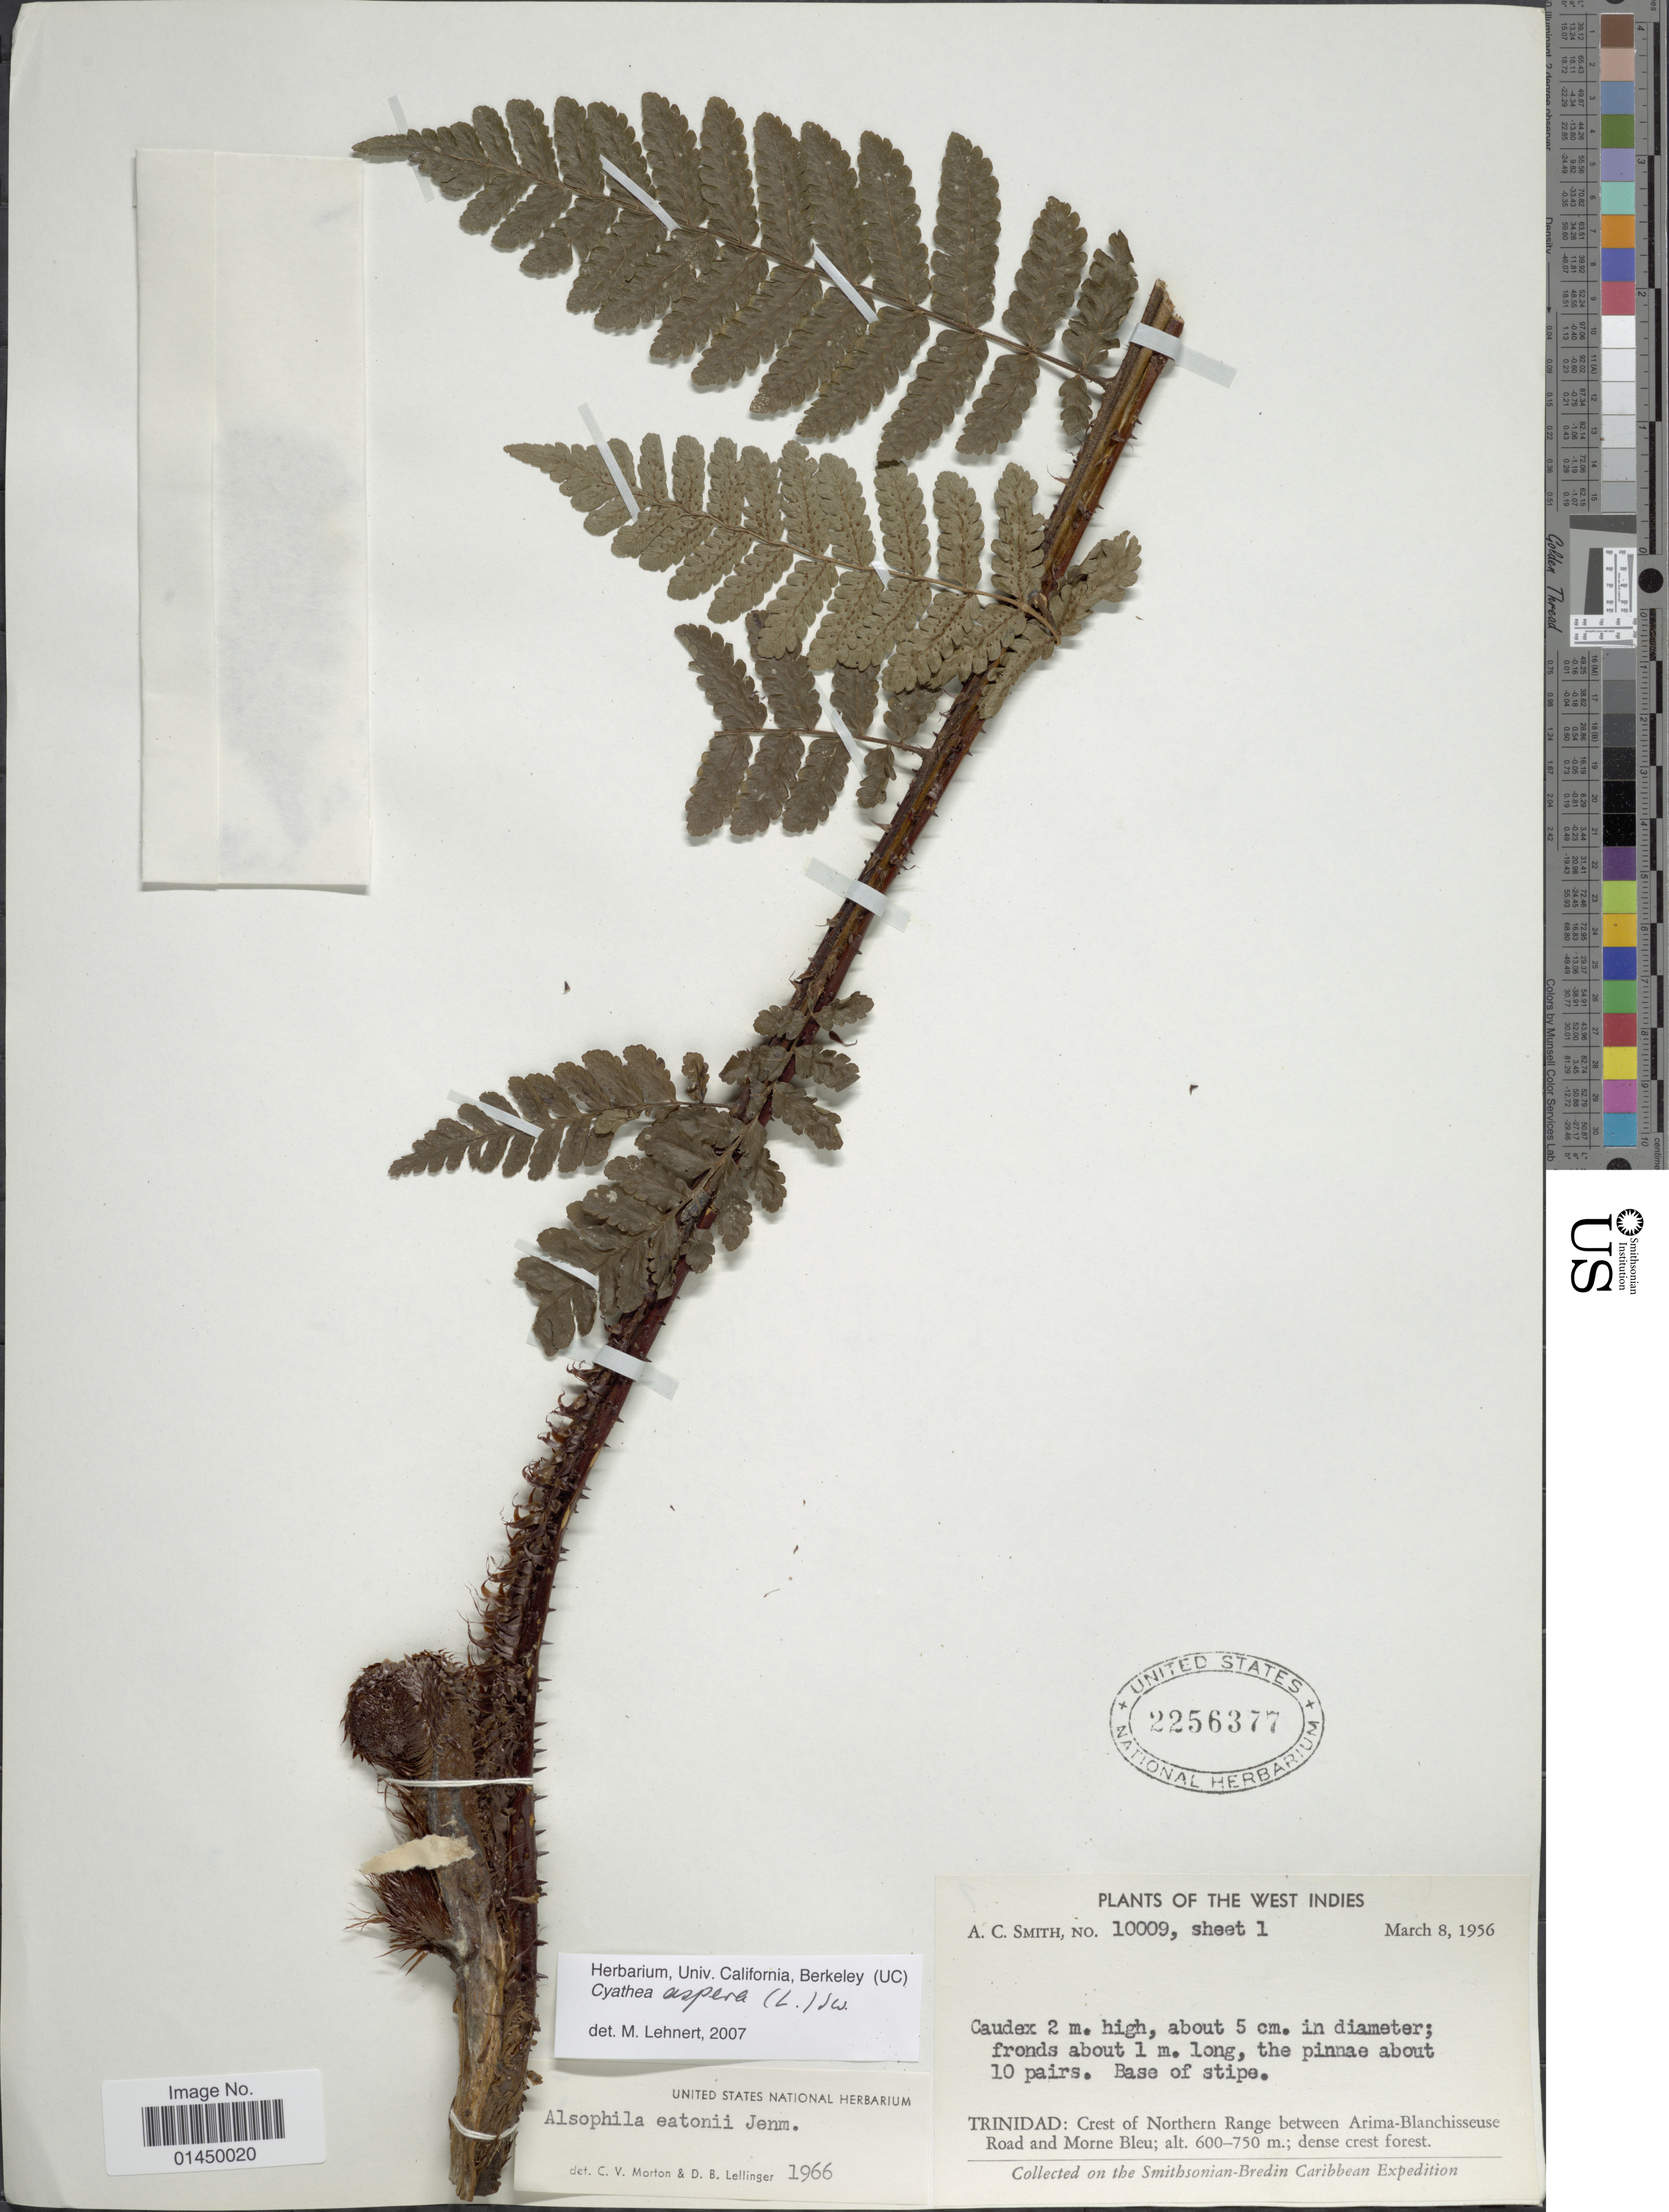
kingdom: Plantae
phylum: Tracheophyta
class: Polypodiopsida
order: Cyatheales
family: Cyatheaceae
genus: Cyathea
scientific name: Cyathea aspera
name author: (L.) Sw.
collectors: A. C. Smith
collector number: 10009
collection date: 1956-03-08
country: Trinidad and Tobago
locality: Trinidad: Crest Northern Range between Arima-Blanchisseuse Road and Morne Bleu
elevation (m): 600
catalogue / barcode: US 2256377